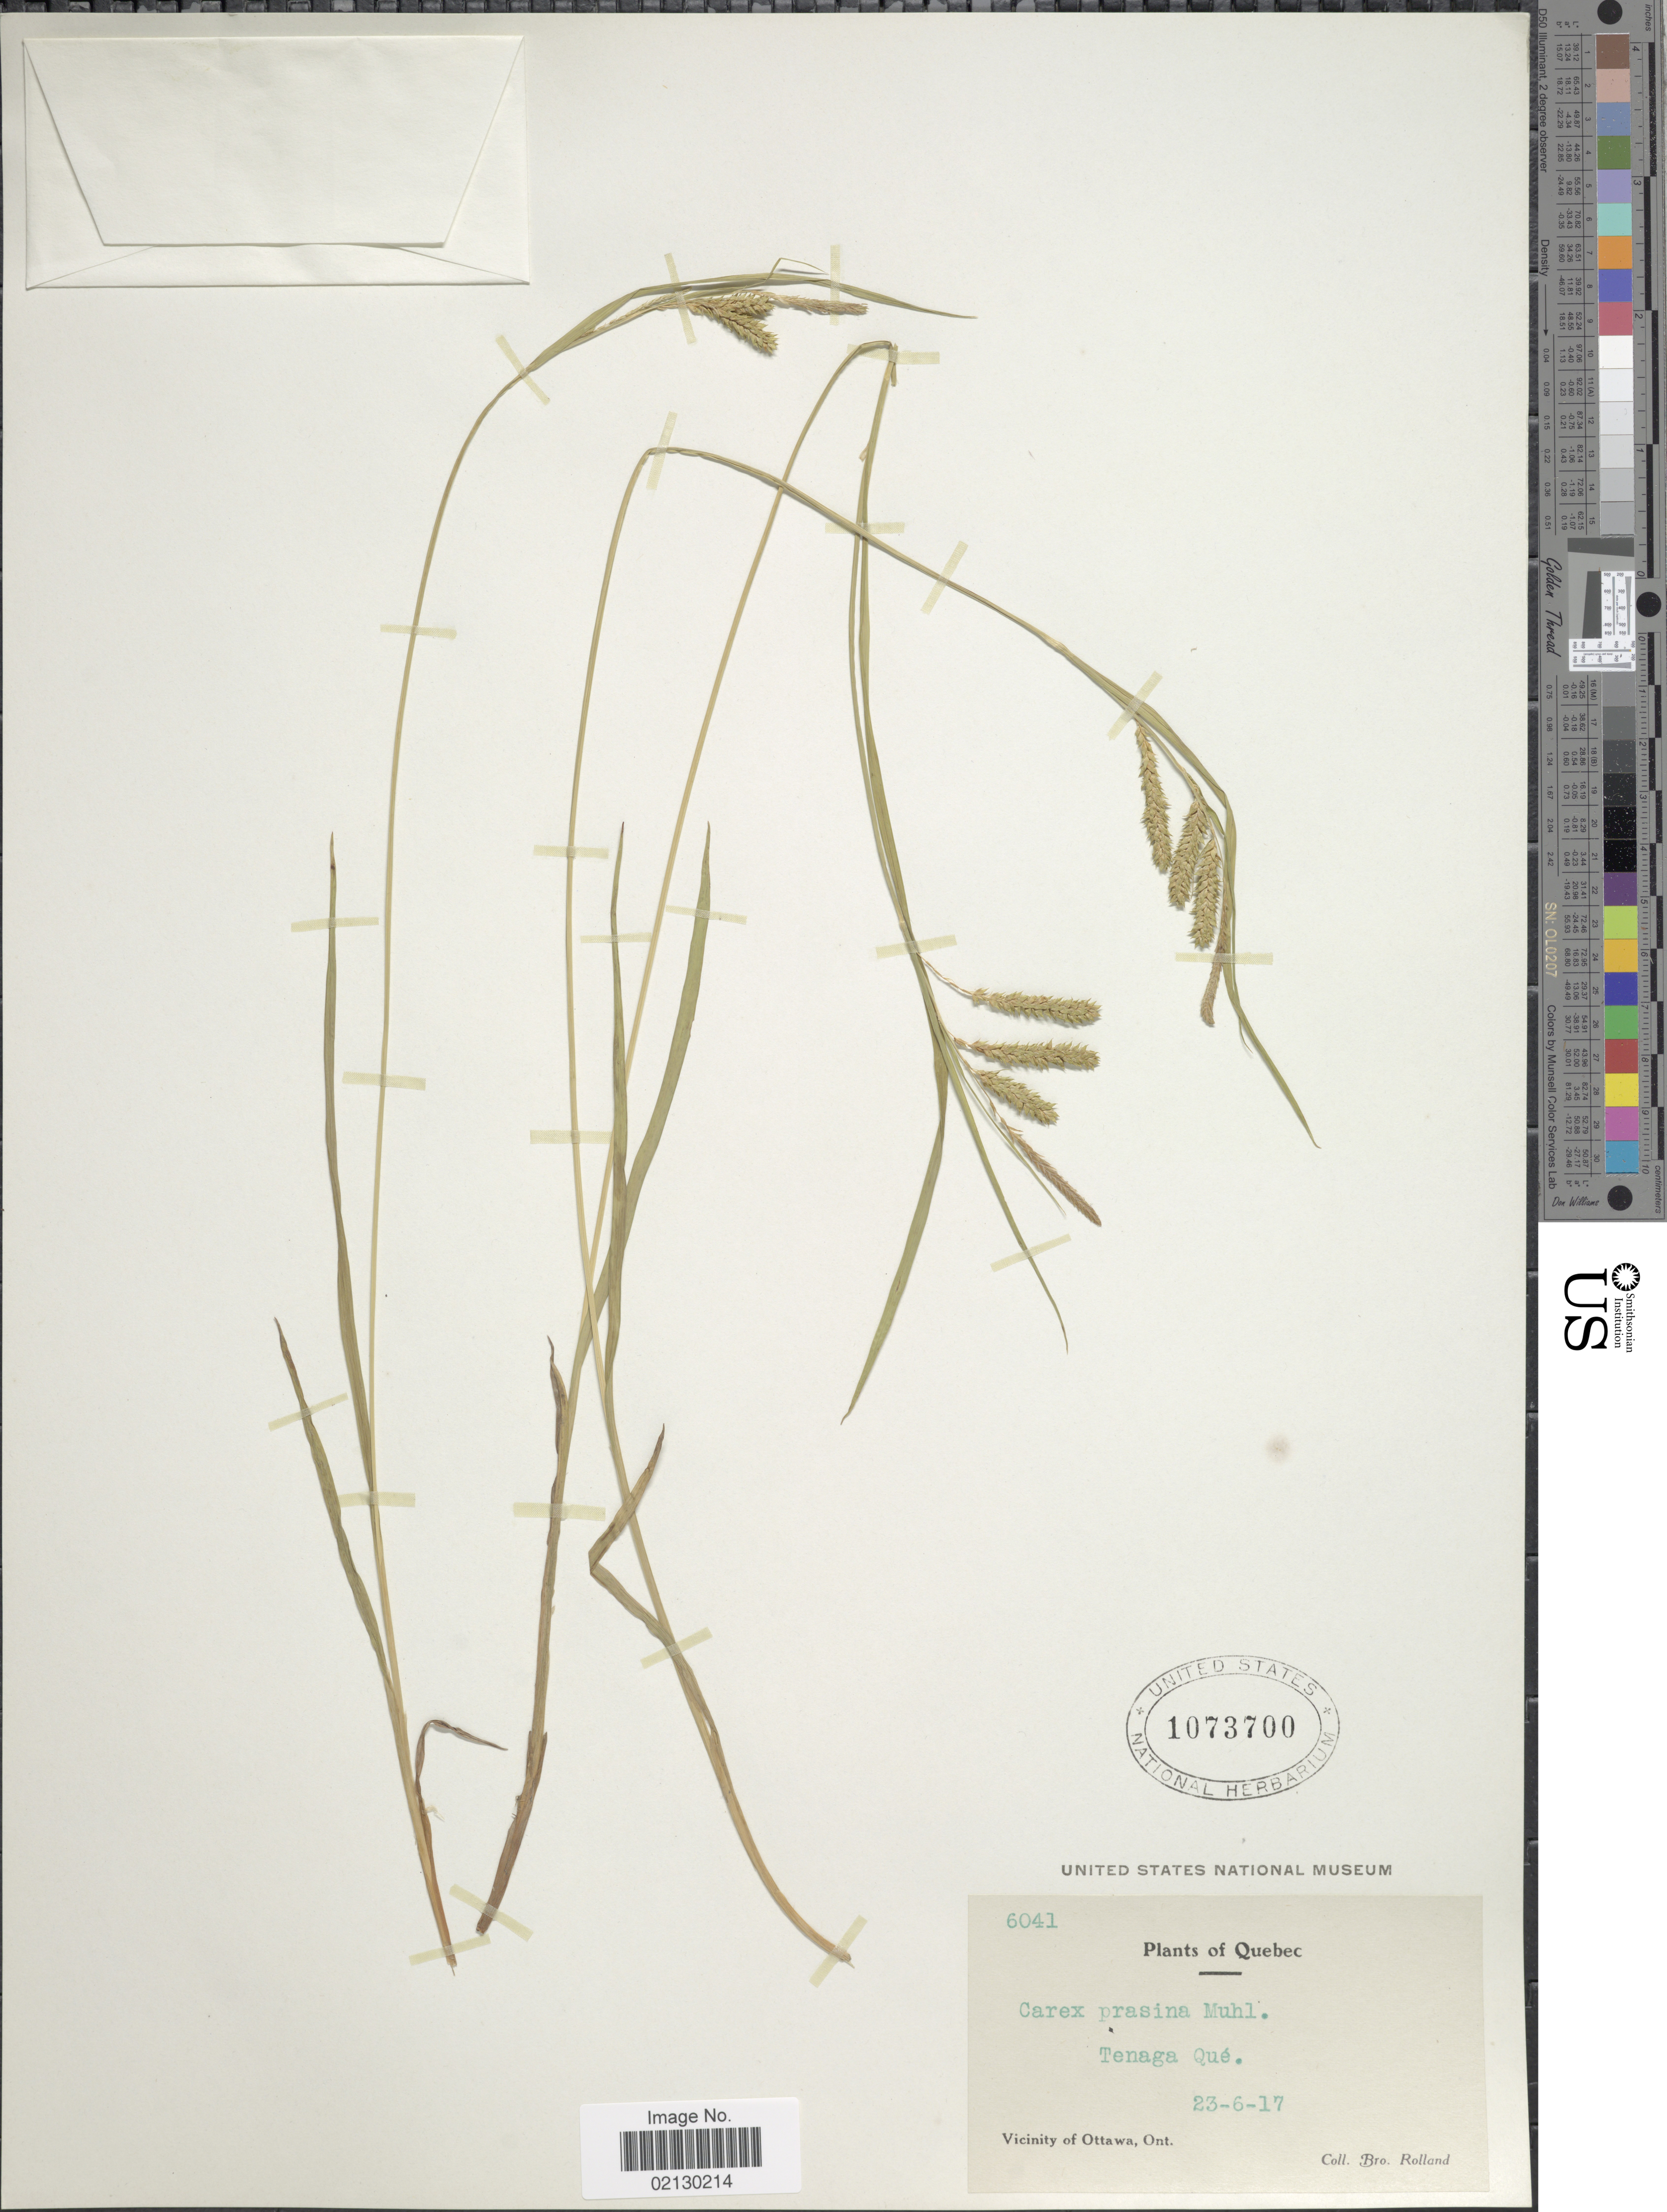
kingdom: Plantae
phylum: Tracheophyta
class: Liliopsida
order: Poales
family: Cyperaceae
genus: Carex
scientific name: Carex prasina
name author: Wahlenb.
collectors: B. Rolland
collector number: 6041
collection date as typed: Transcribed d/m/y: 23/6/17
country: Canada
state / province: Quebec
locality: Tenaga, Que.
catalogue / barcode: US 1073700